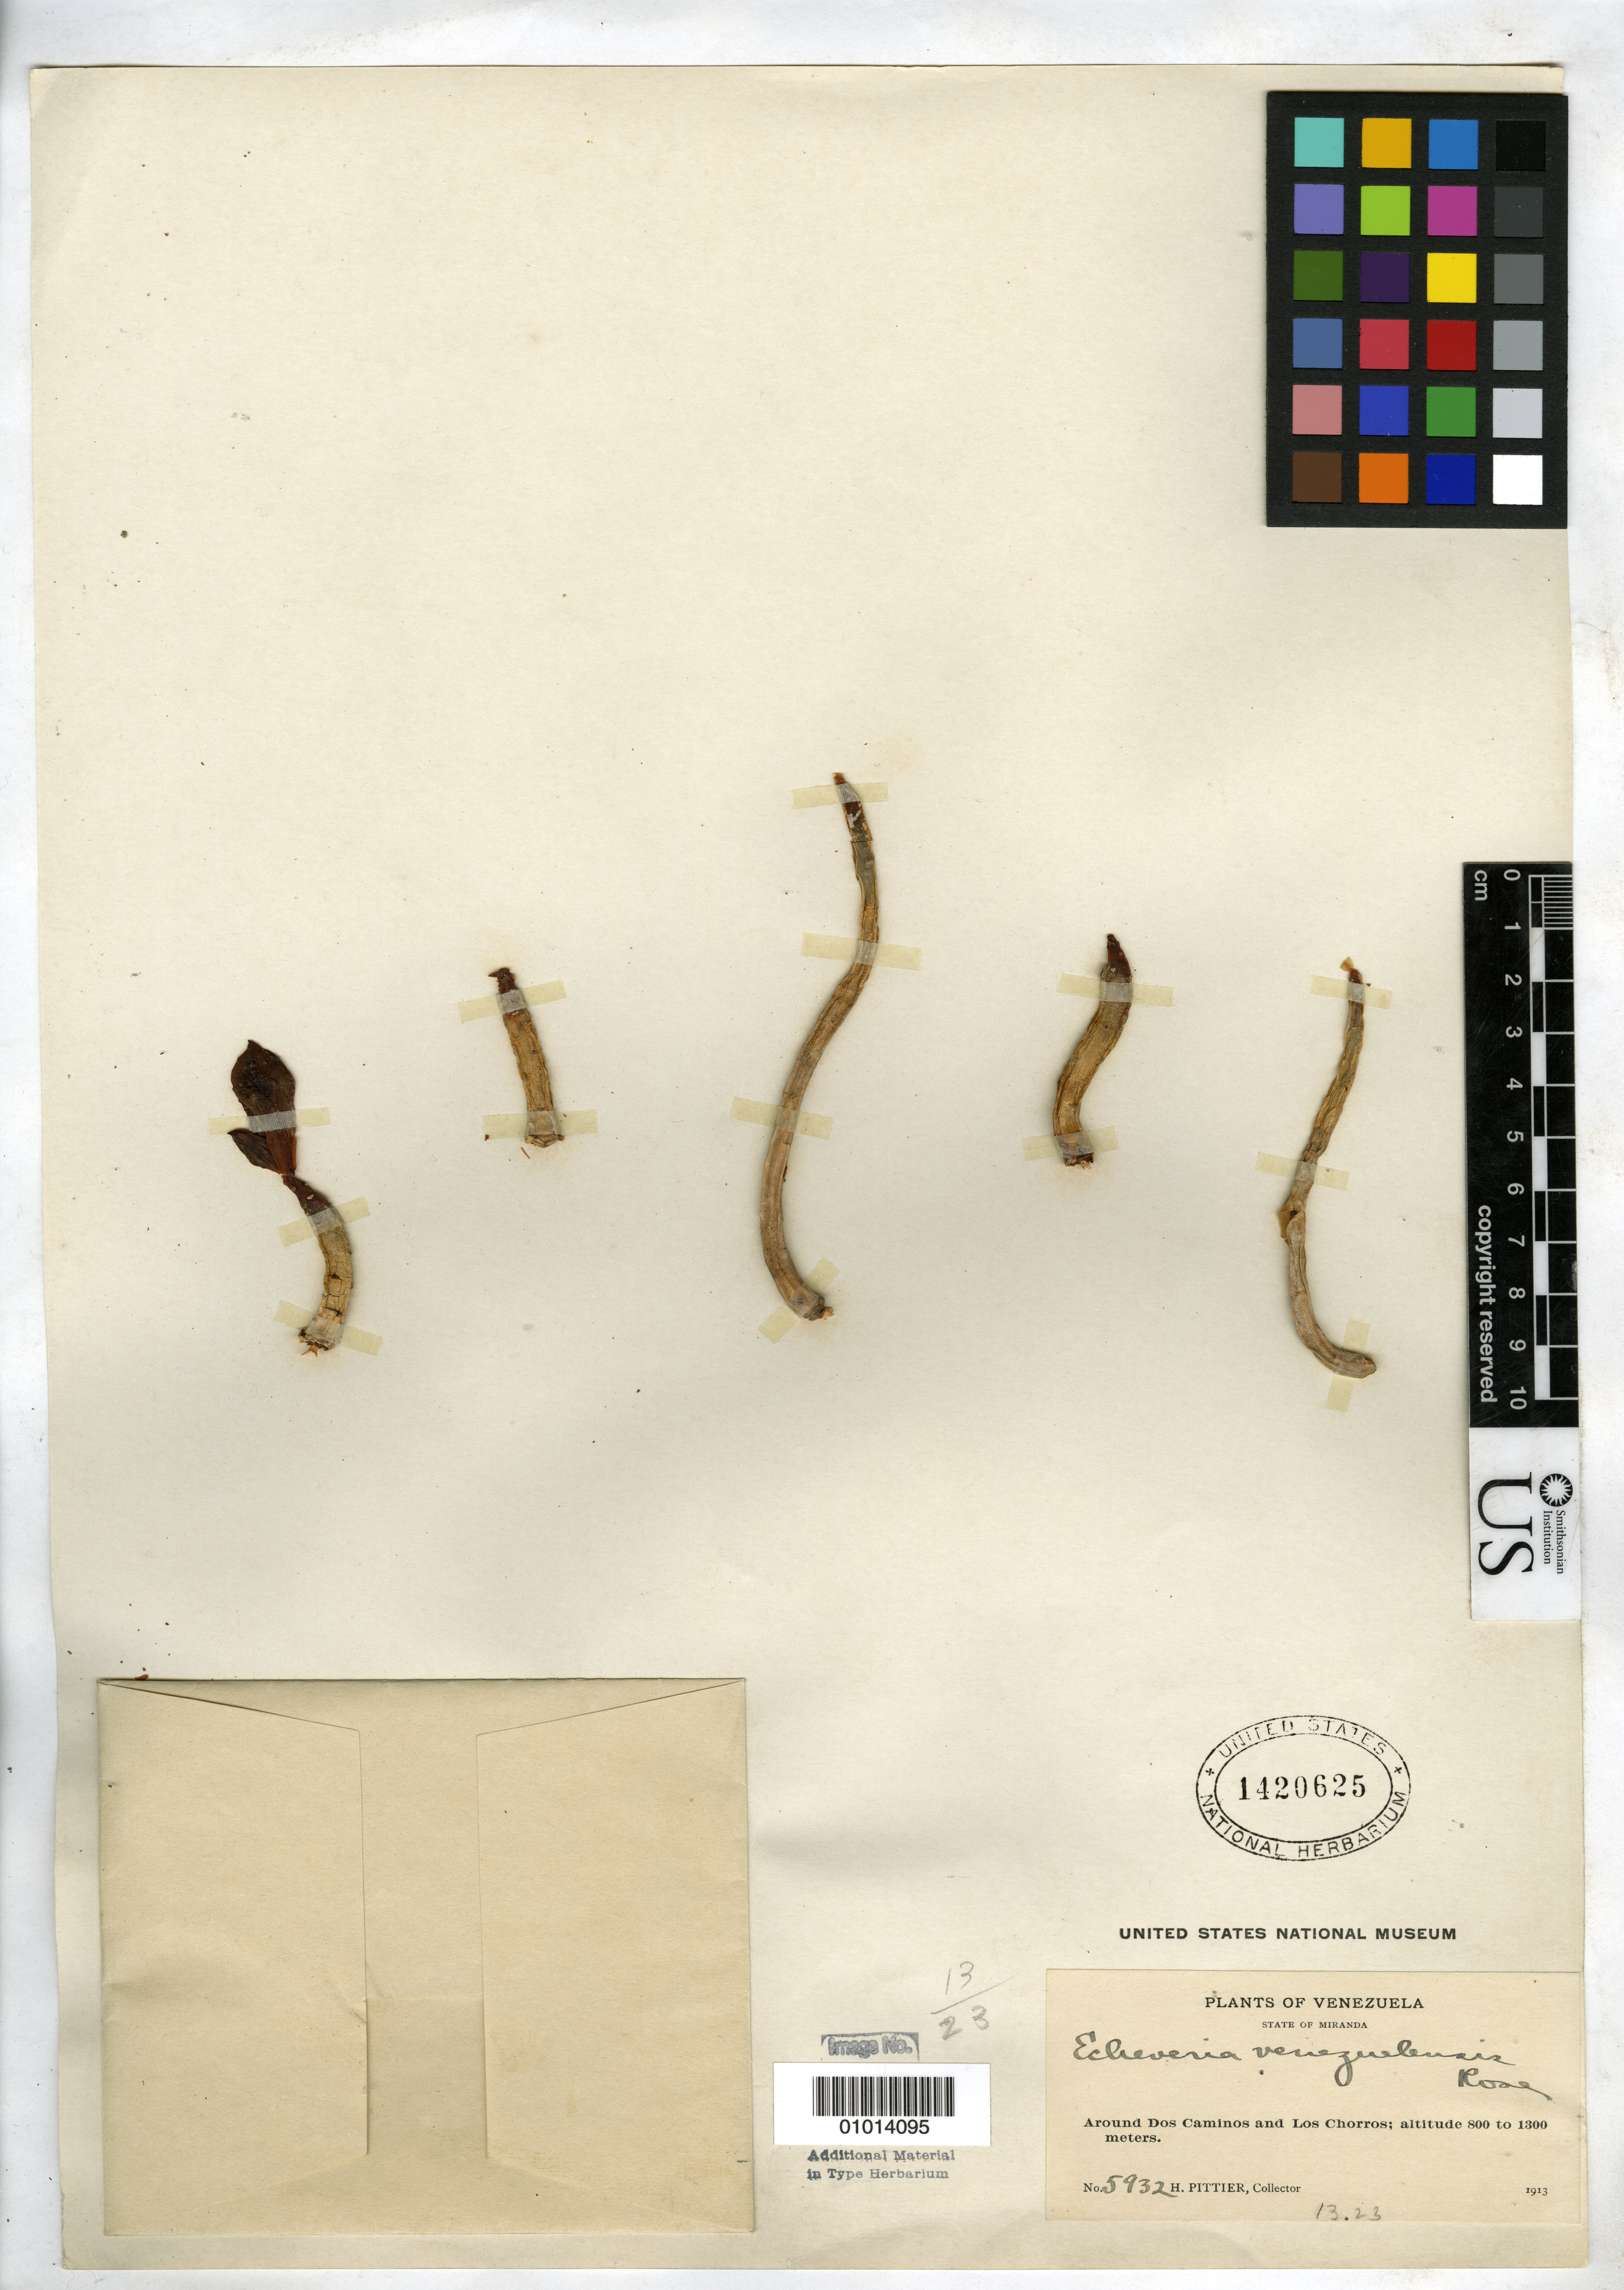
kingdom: Plantae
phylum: Tracheophyta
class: Magnoliopsida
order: Saxifragales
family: Crassulaceae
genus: Echeveria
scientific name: Echeveria venezuelensis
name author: Rose in L.H. Bailey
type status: Isotype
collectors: H. F. Pittier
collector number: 5932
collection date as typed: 1913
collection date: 1913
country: Venezuela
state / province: Miranda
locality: Around dos Caminos and Los Chorros.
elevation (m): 800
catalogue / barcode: US 1420625